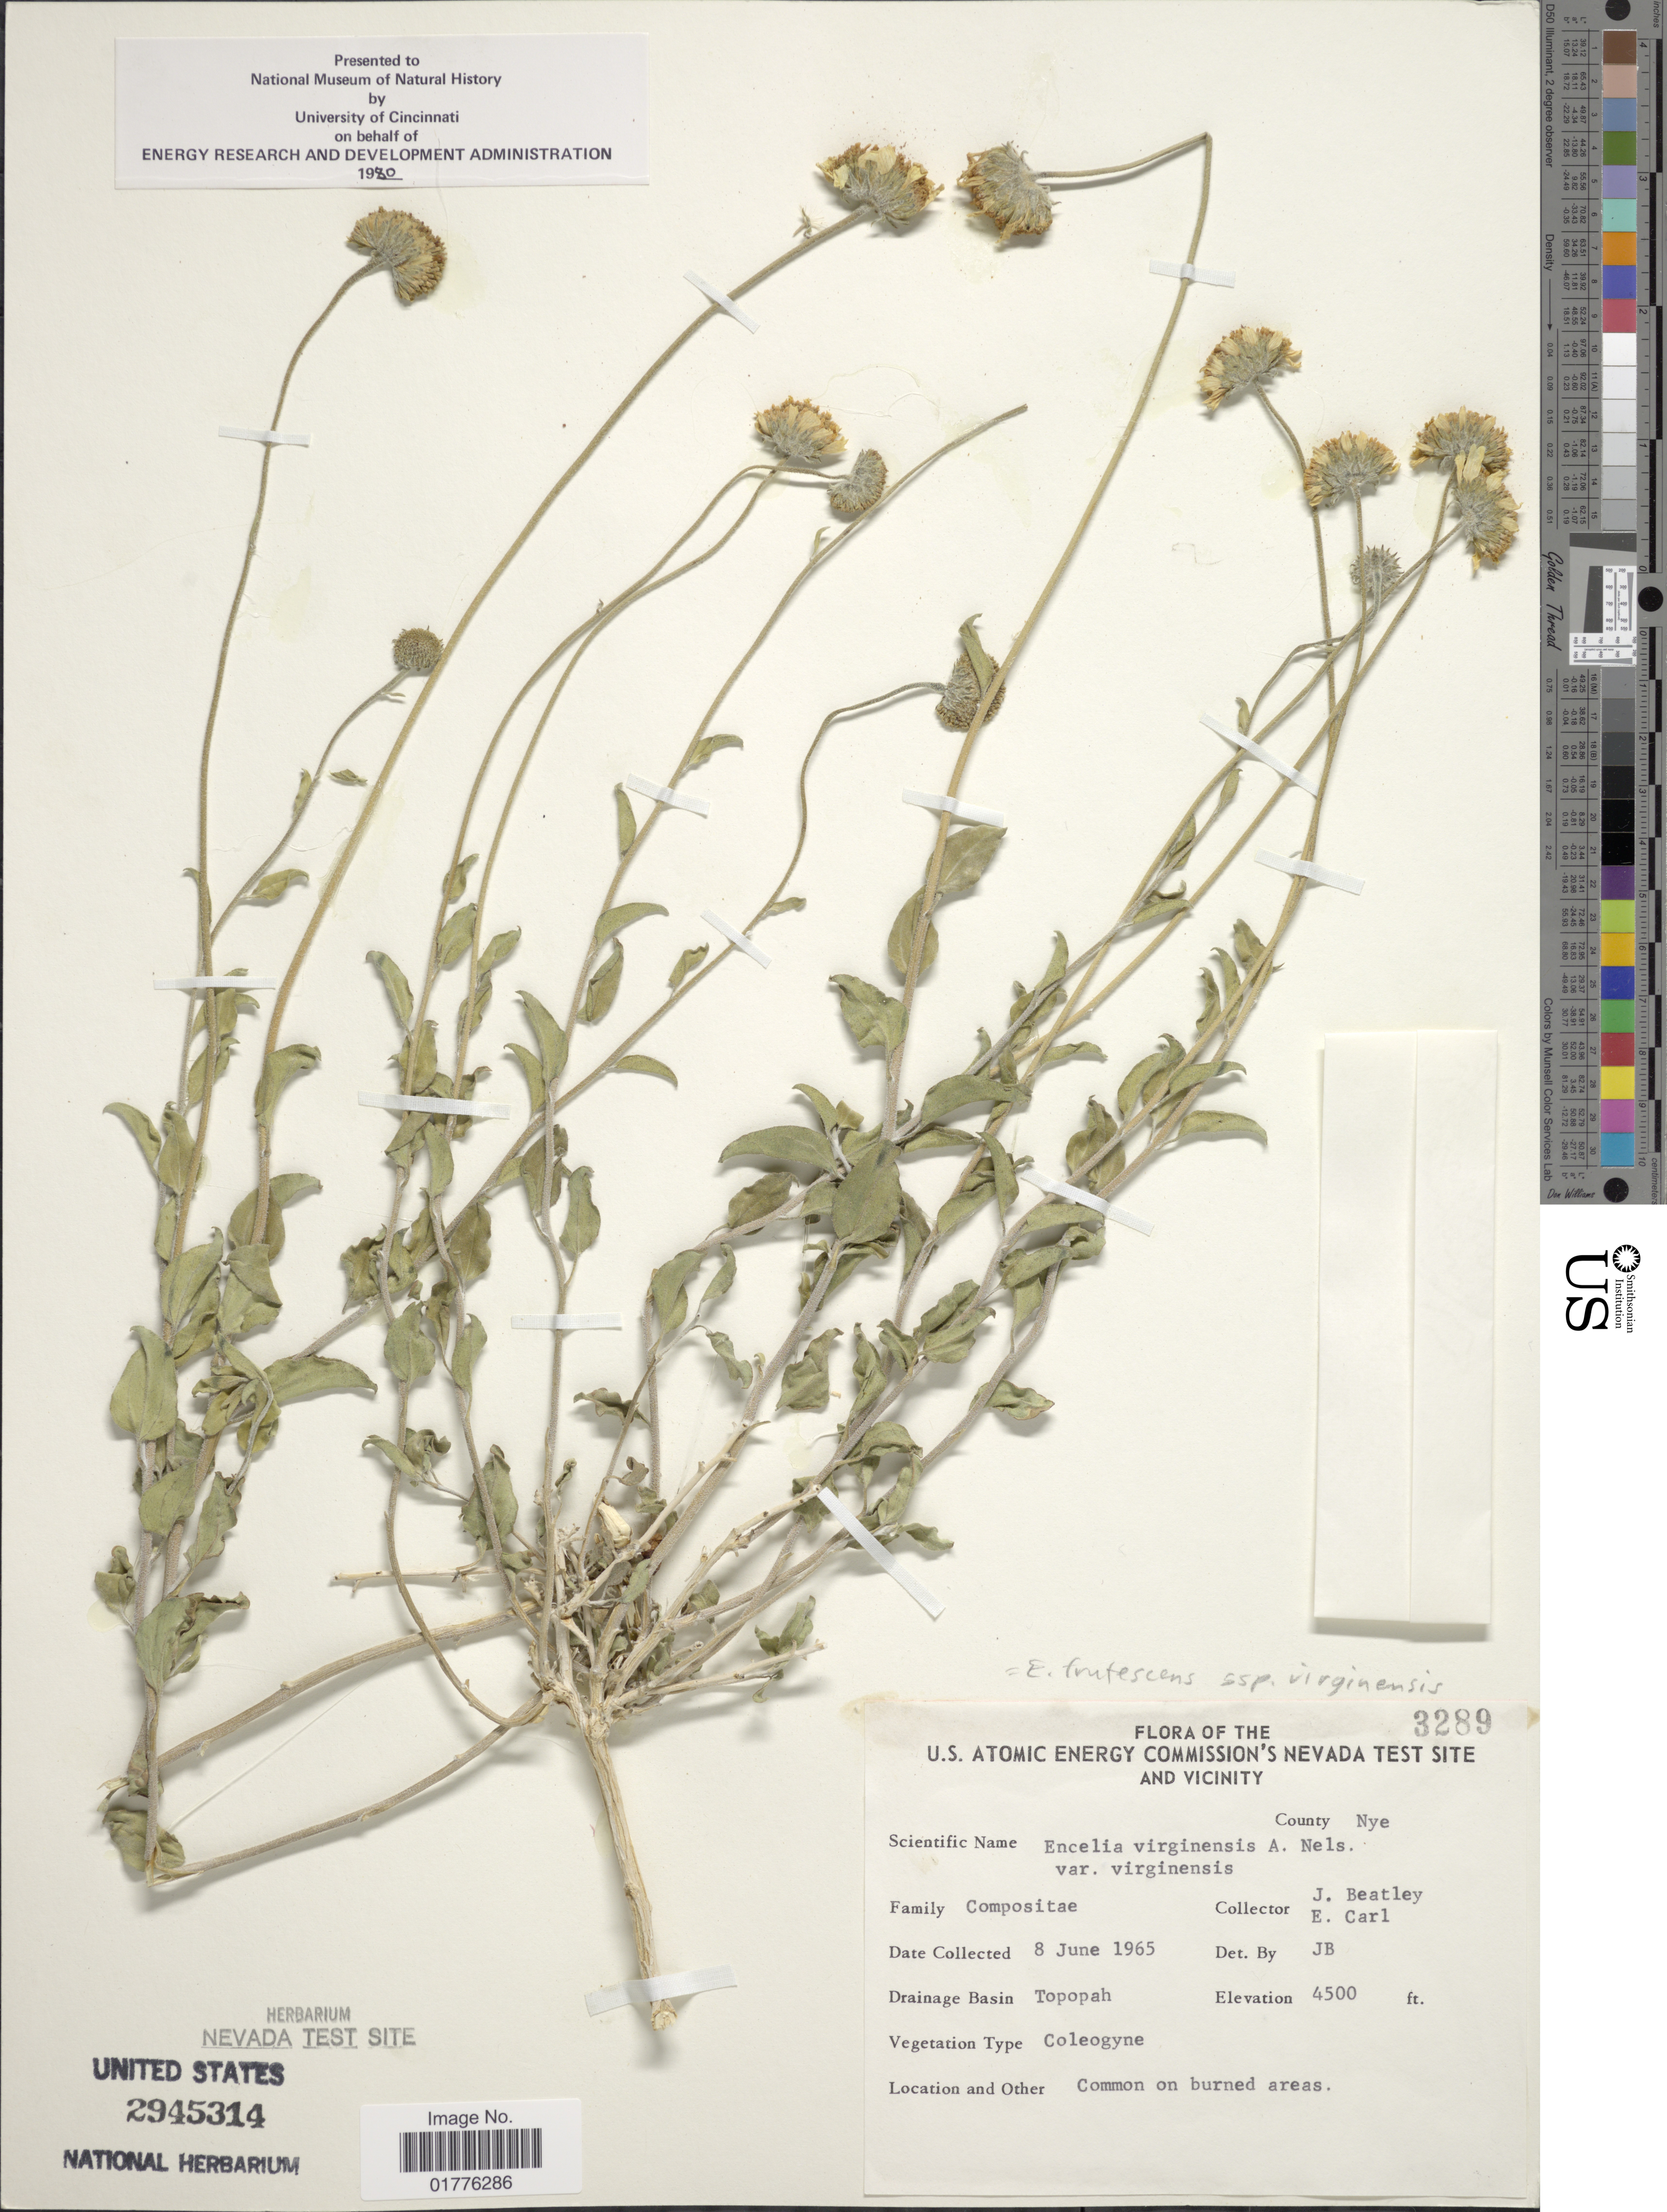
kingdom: Plantae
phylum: Tracheophyta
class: Magnoliopsida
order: Asterales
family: Asteraceae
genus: Encelia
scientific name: Encelia frutescens var. virginensis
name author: (A. Nelson) S.F. Blake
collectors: J. C. Beatley & E. Carl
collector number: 3289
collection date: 1965-06-08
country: United States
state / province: Nevada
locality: U. S. Atomic Energy Commission's Nevada Test Site and Vicinity, County Nye, Topopah, common on burned areas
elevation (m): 1372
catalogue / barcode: US 2945314